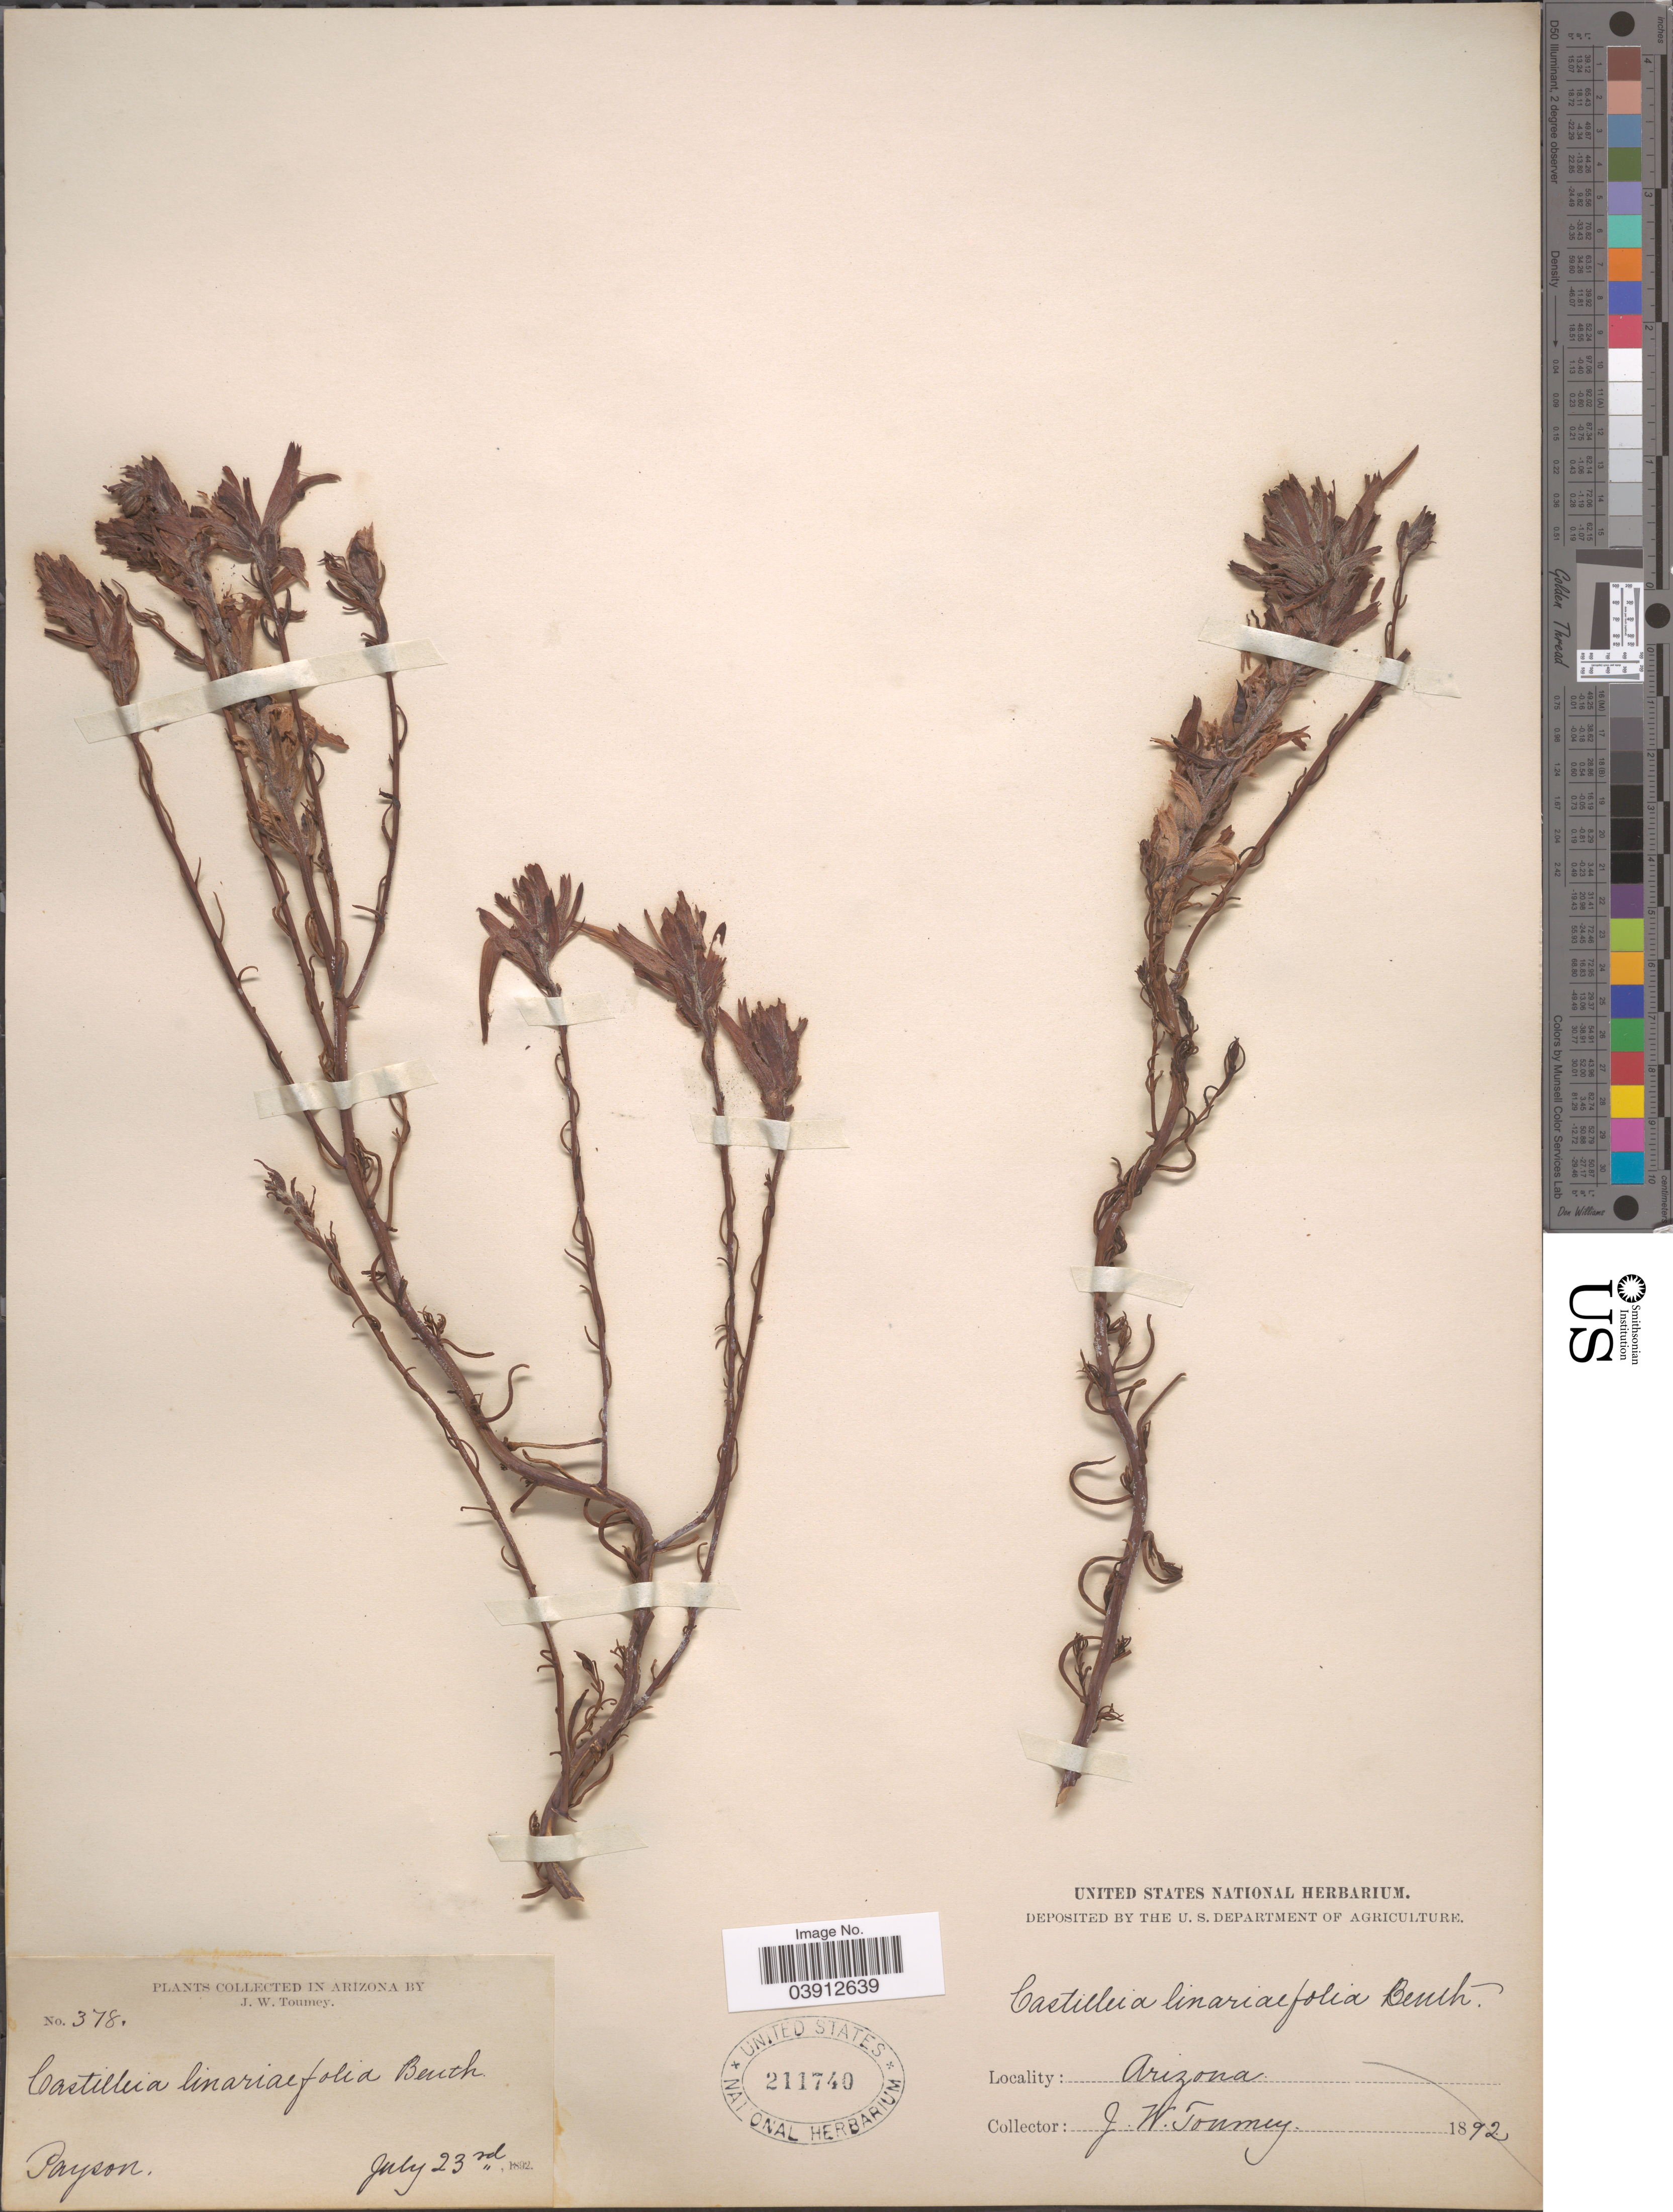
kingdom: Plantae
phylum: Tracheophyta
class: Magnoliopsida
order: Lamiales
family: Orobanchaceae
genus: Castilleja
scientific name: Castilleja linariifolia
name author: Benth.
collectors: J. W. Toumey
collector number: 378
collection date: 1892-07-23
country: United States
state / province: Arizona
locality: Payson.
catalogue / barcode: US 211740